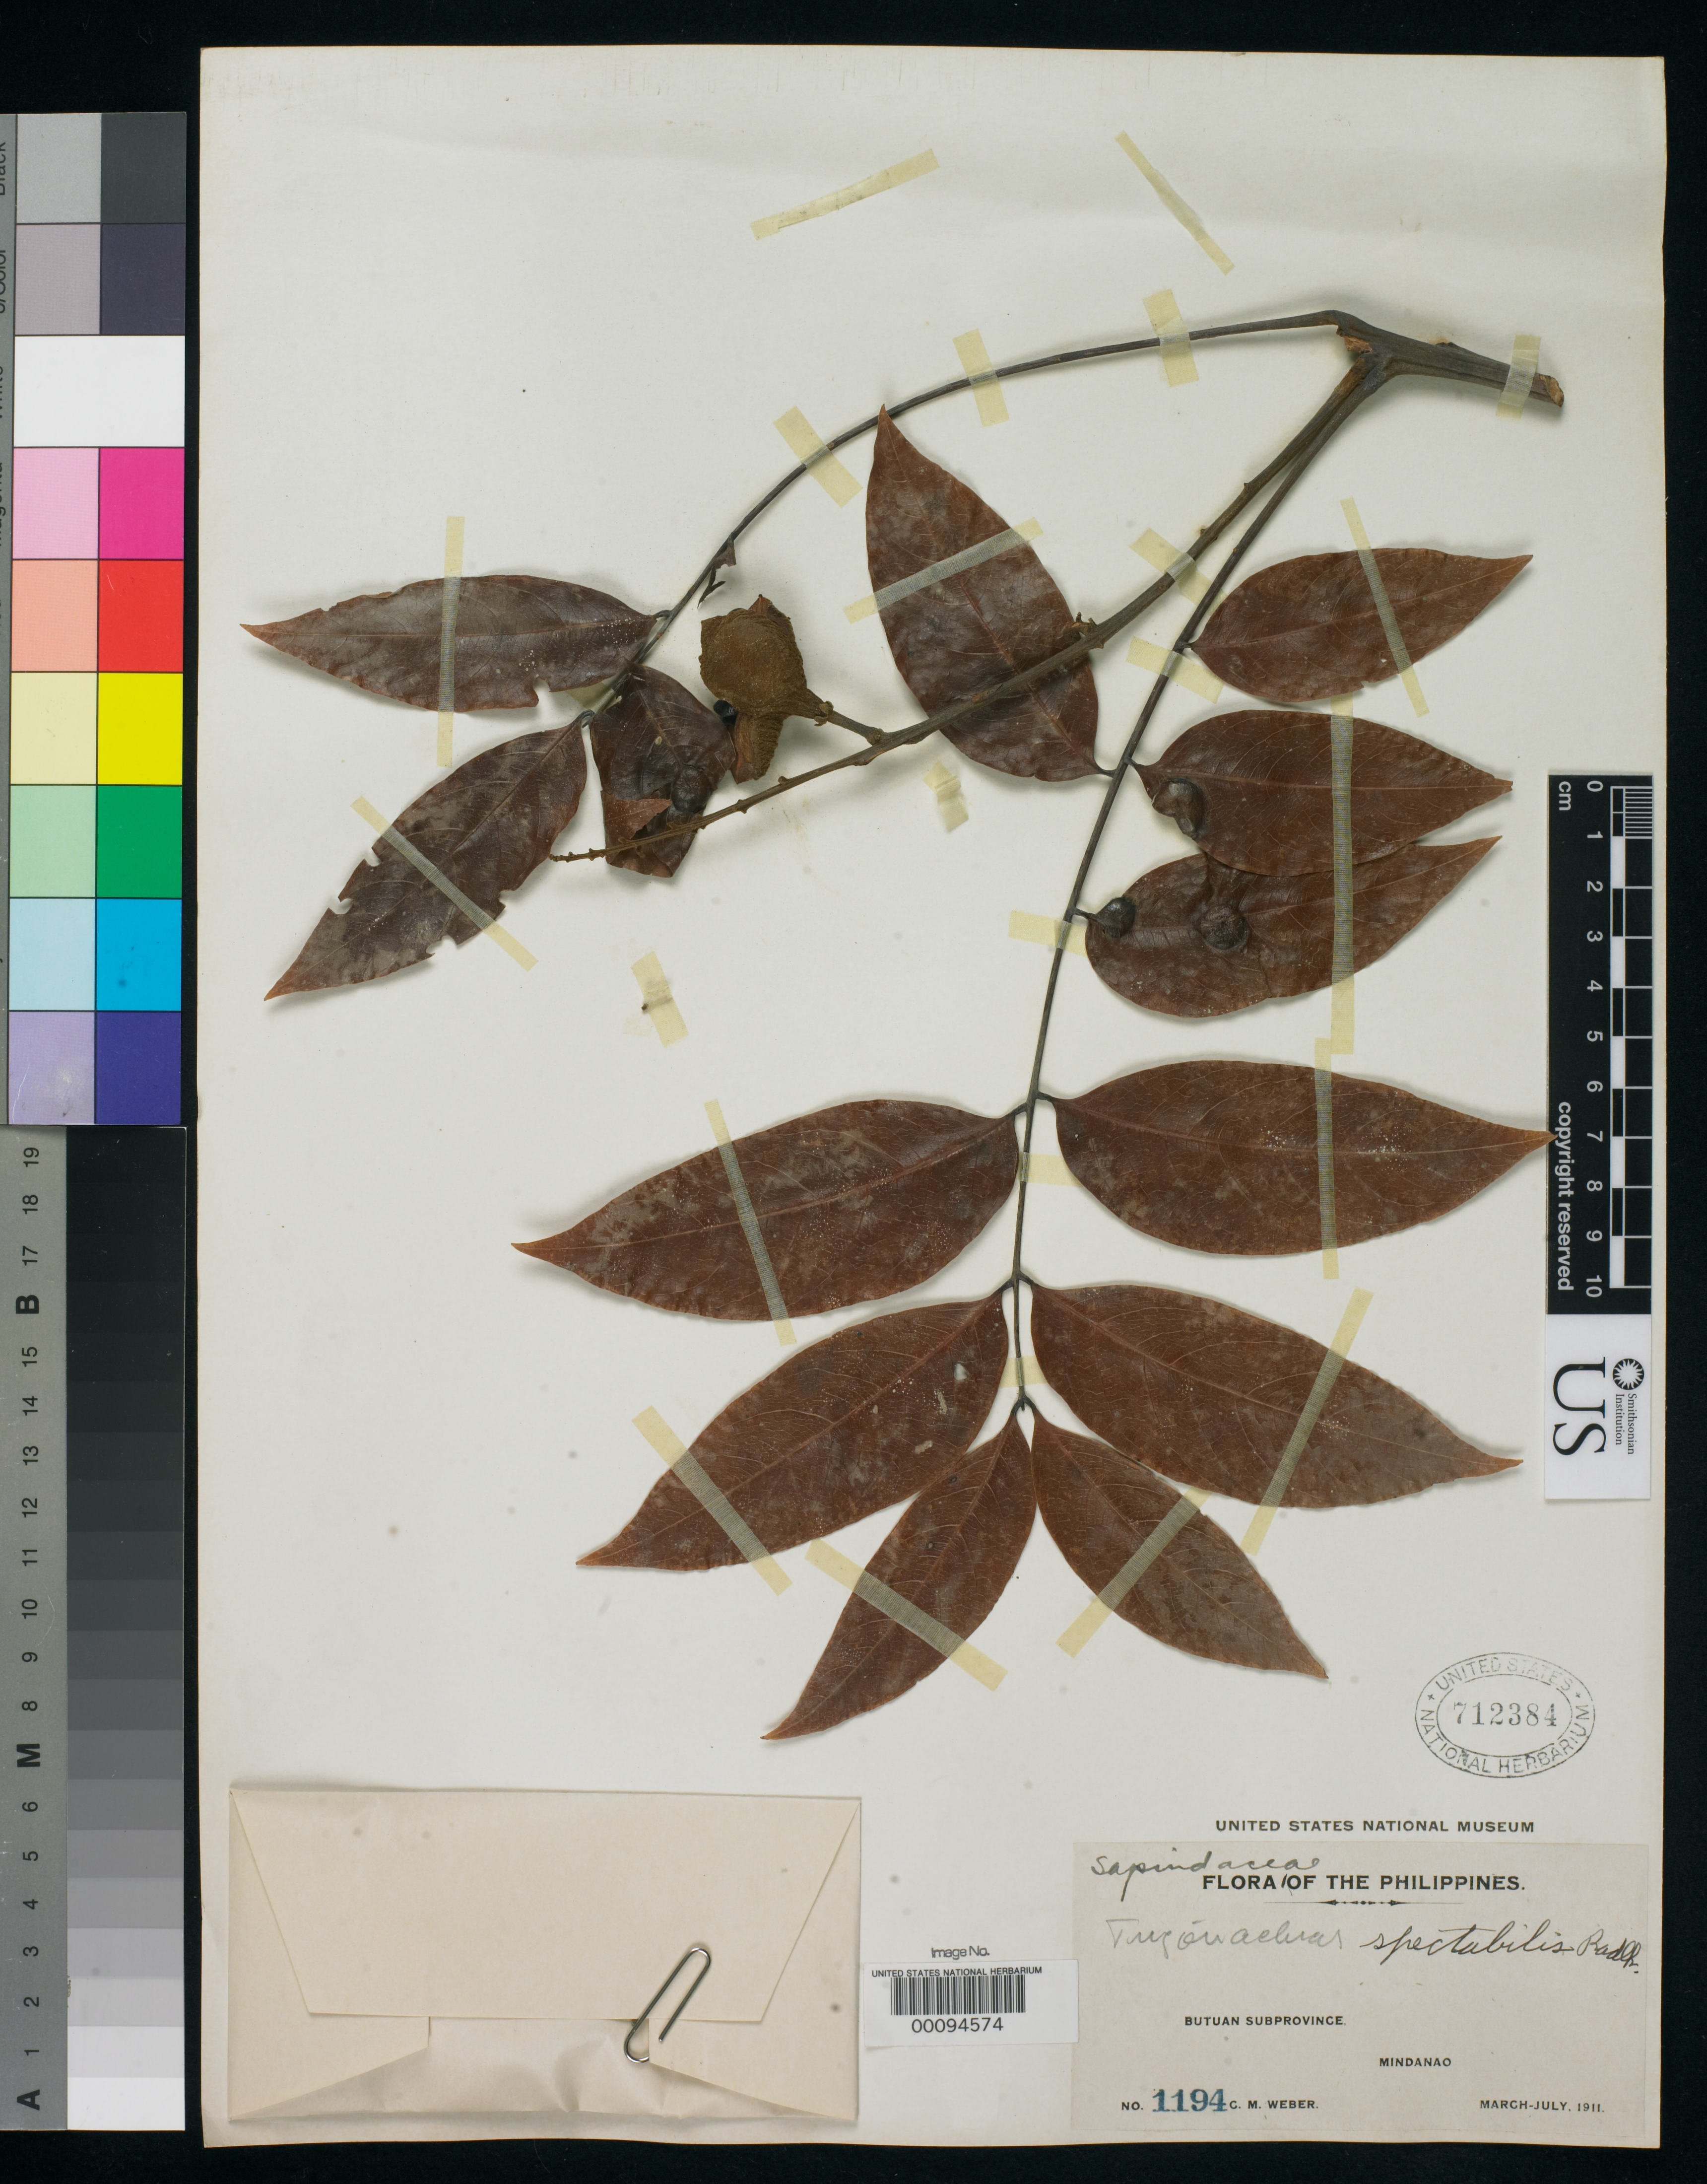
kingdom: Plantae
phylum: Tracheophyta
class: Magnoliopsida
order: Sapindales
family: Sapindaceae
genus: Trigonachras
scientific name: Trigonachras spectabilis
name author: Radlk.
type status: Isotype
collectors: C. M. Weber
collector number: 1194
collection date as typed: Jun 1911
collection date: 1911-06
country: Philippines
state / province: Caraga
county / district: Agusan del Sur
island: Mindanao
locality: Veruela.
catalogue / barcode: US 712384